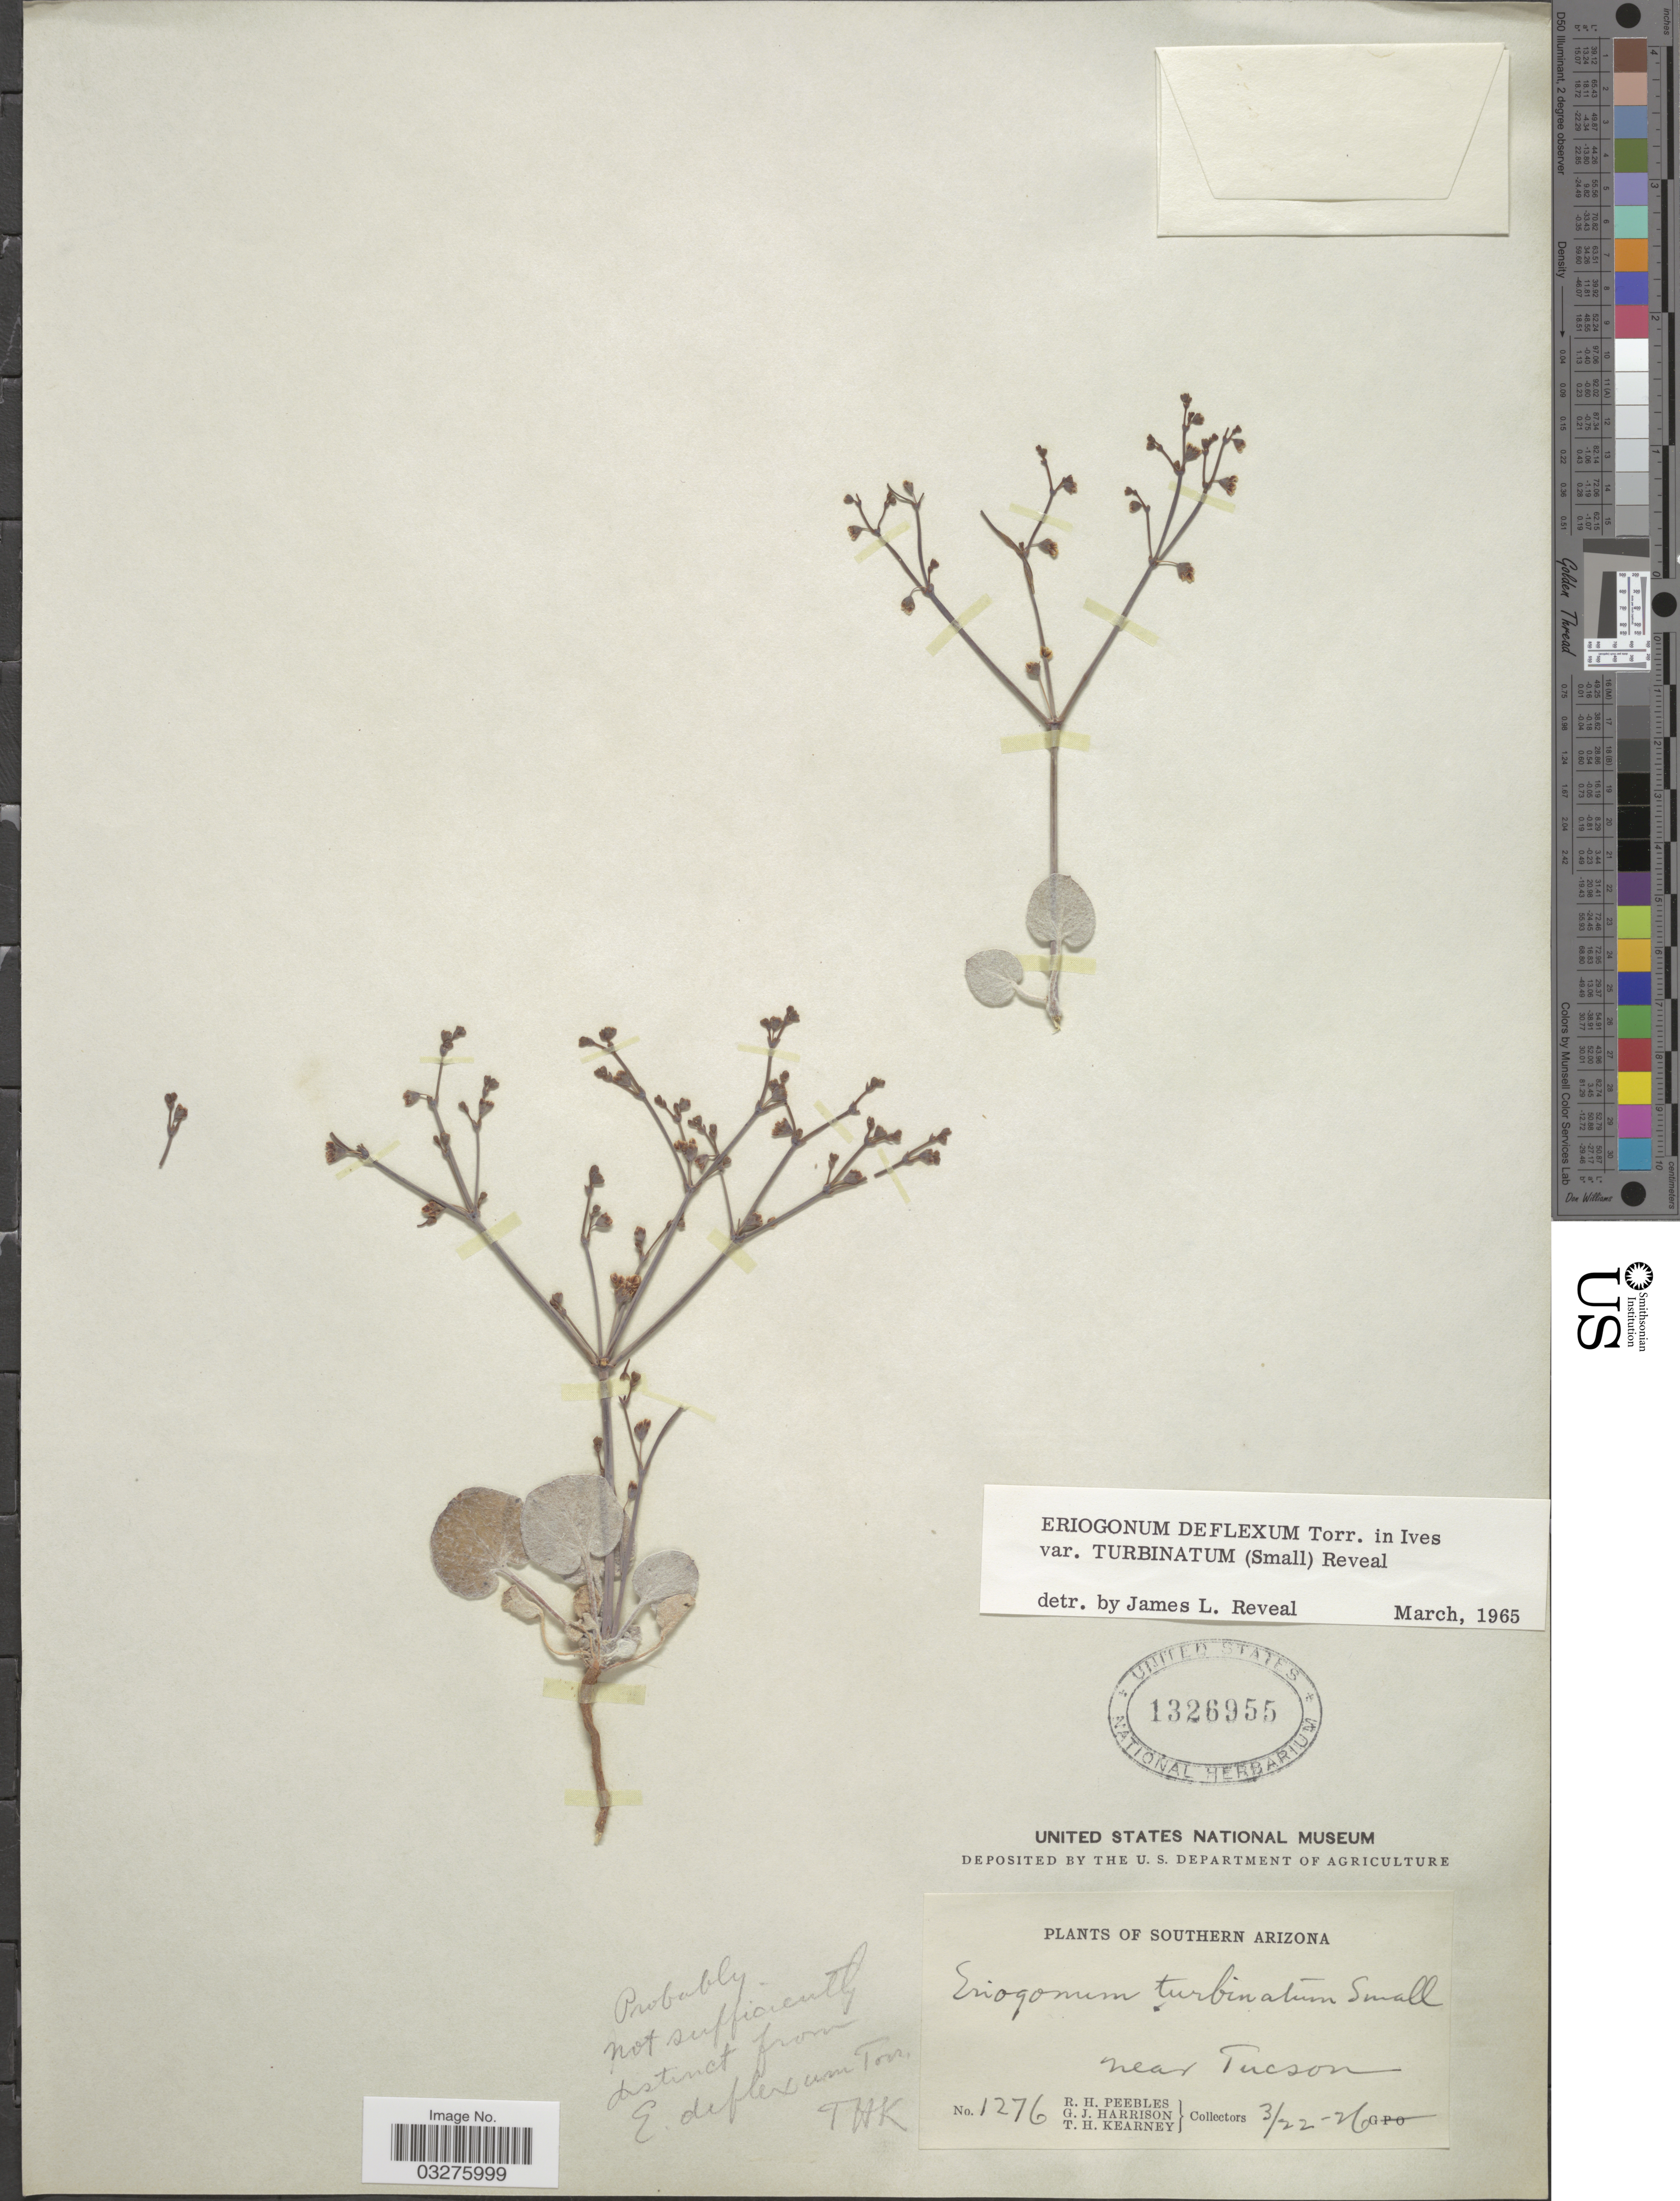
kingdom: Plantae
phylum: Tracheophyta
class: Magnoliopsida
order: Caryophyllales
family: Polygonaceae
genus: Eriogonum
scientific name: Eriogonum deflexum var. turbinatum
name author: (Small) Reveal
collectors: R. H. Peebles, G. J. Harrison & T. H. Kearney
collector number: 1276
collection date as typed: Transcribed d/m/y: 22/3/26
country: United States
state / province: Arizona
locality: Southern Arizona. Near Tucson.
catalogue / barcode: US 1326955